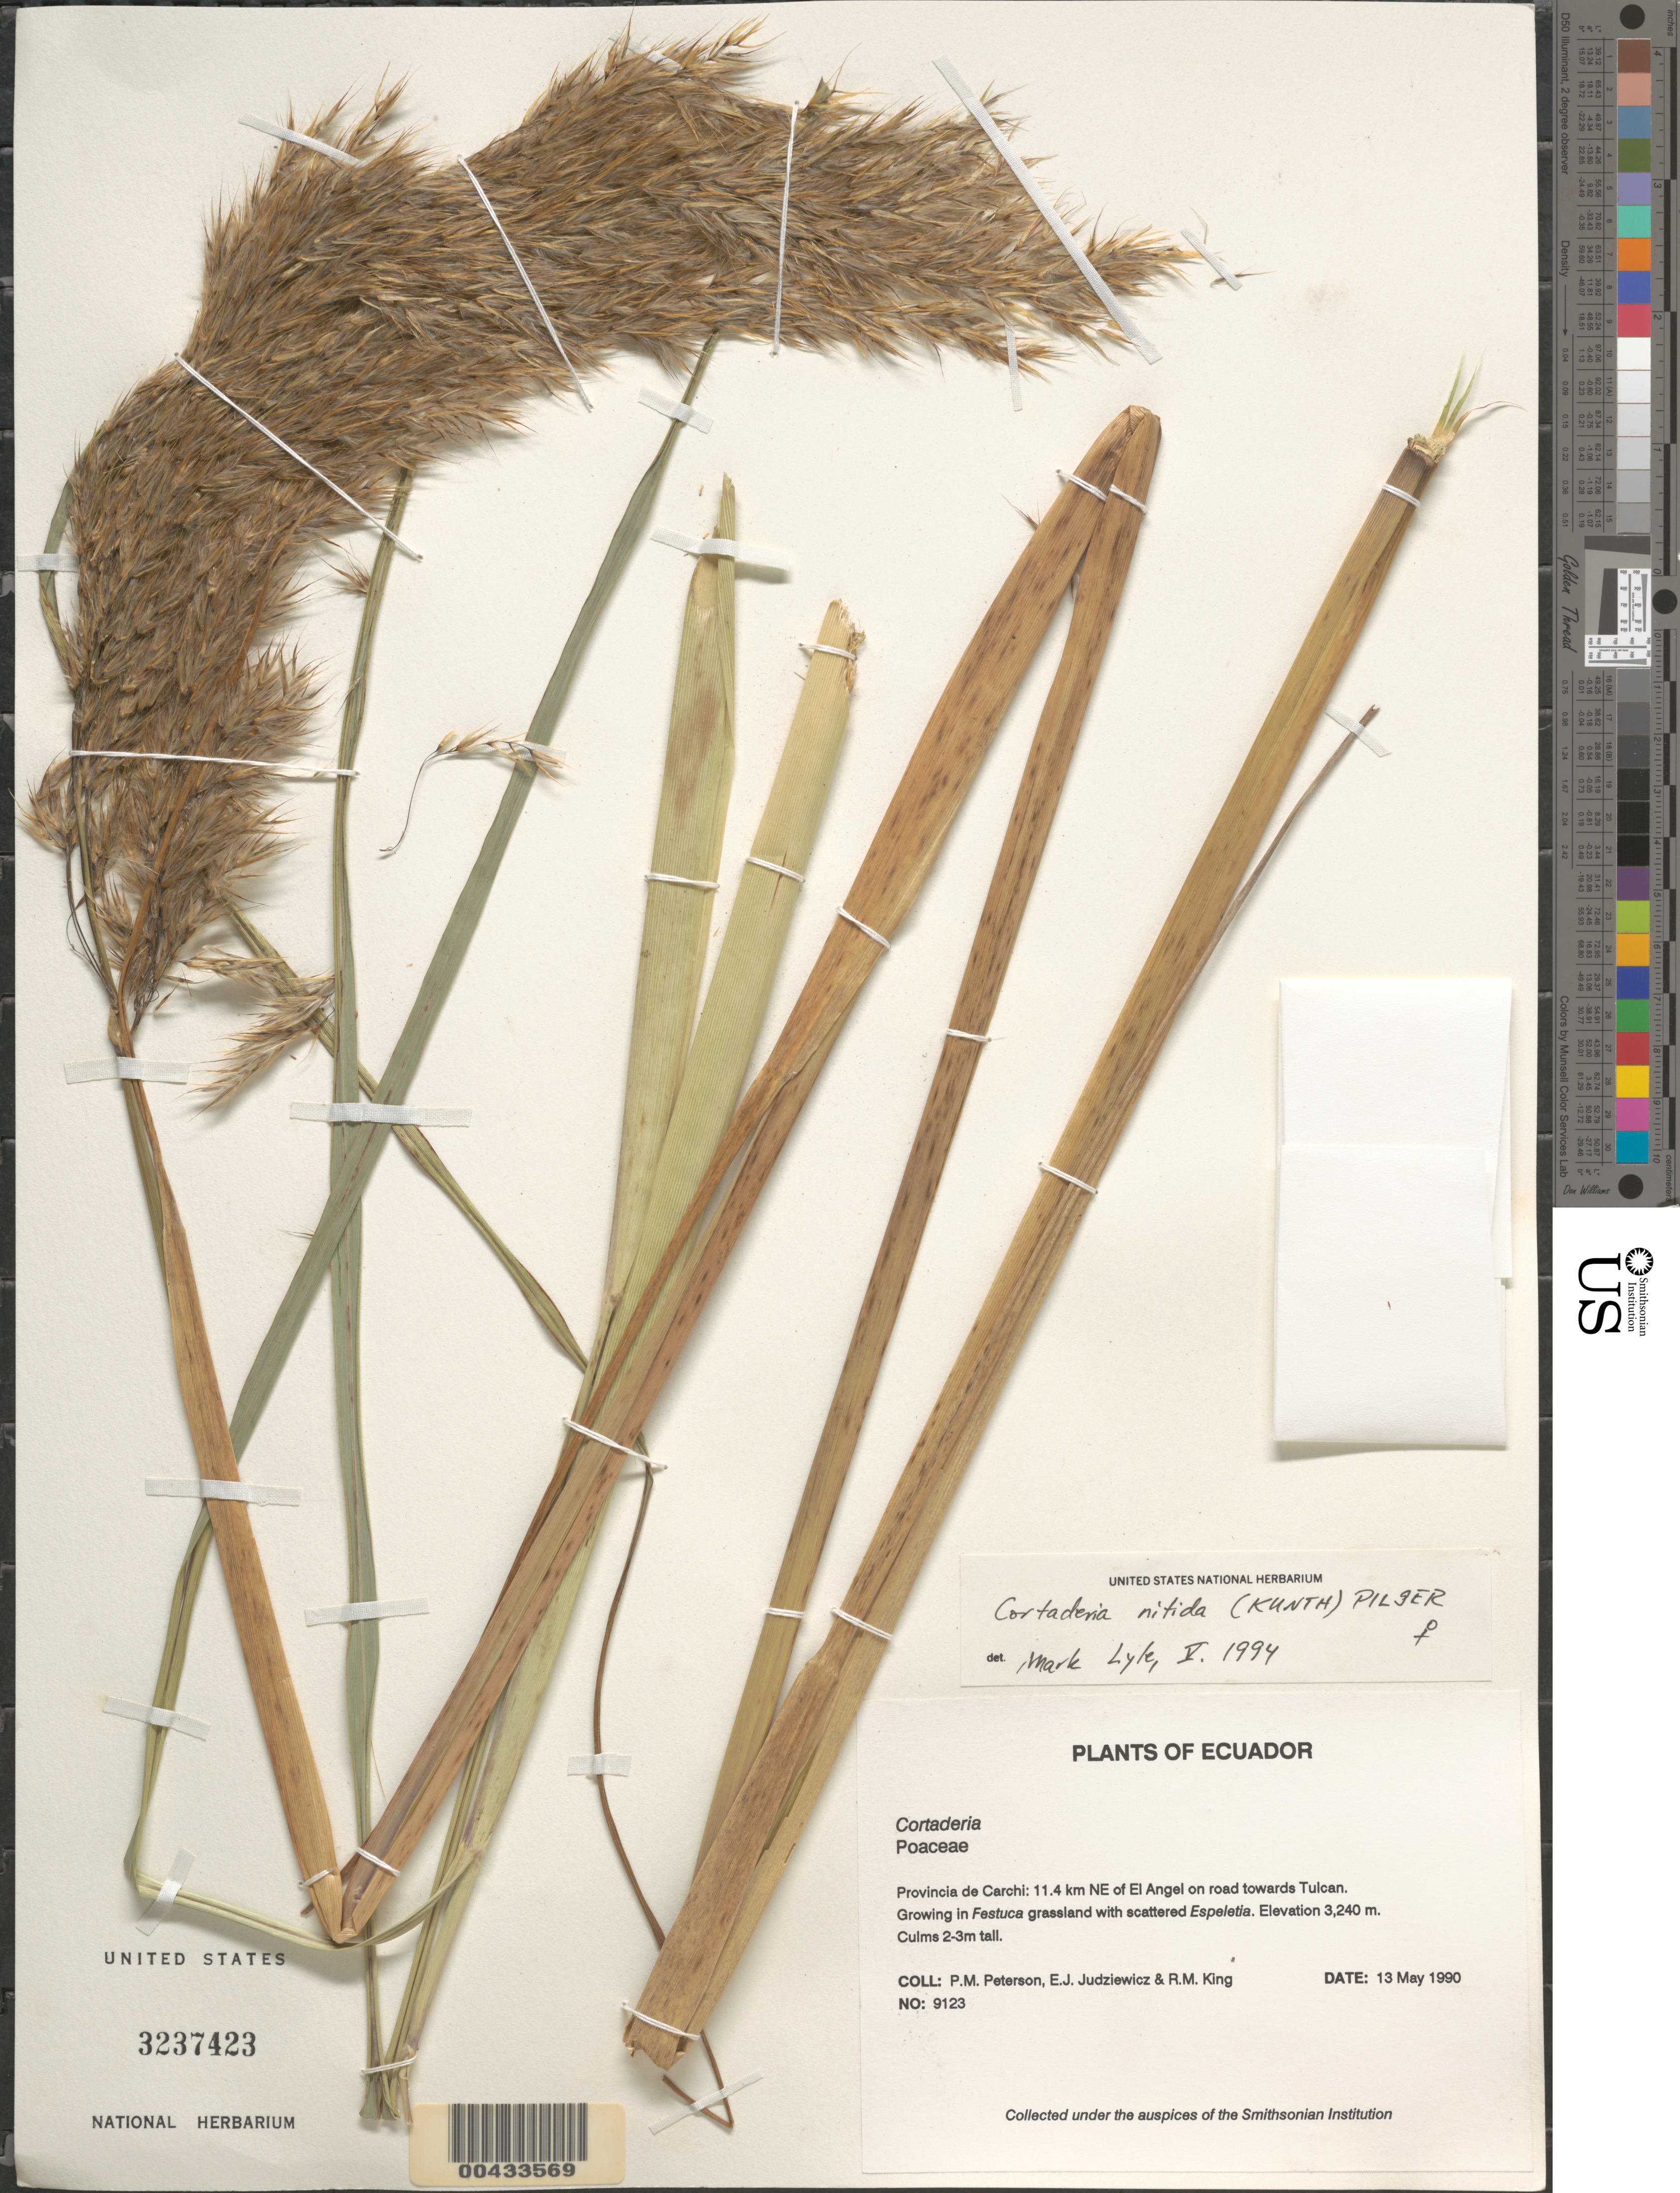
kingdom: Plantae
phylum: Tracheophyta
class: Liliopsida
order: Poales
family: Poaceae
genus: Cortaderia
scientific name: Cortaderia nitida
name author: (Kunth) Pilg.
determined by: Lyle, M.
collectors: P. M. Peterson, E. J. Judziewicz & R. M. King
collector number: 09123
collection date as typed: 13 May 1990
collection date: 1990-05-13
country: Ecuador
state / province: Carchi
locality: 11.4 km NE of El Angel on road towards Tulcan.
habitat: Growing in Festuca grassland with scattered Espeletia.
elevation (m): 3240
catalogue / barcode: US 3237423